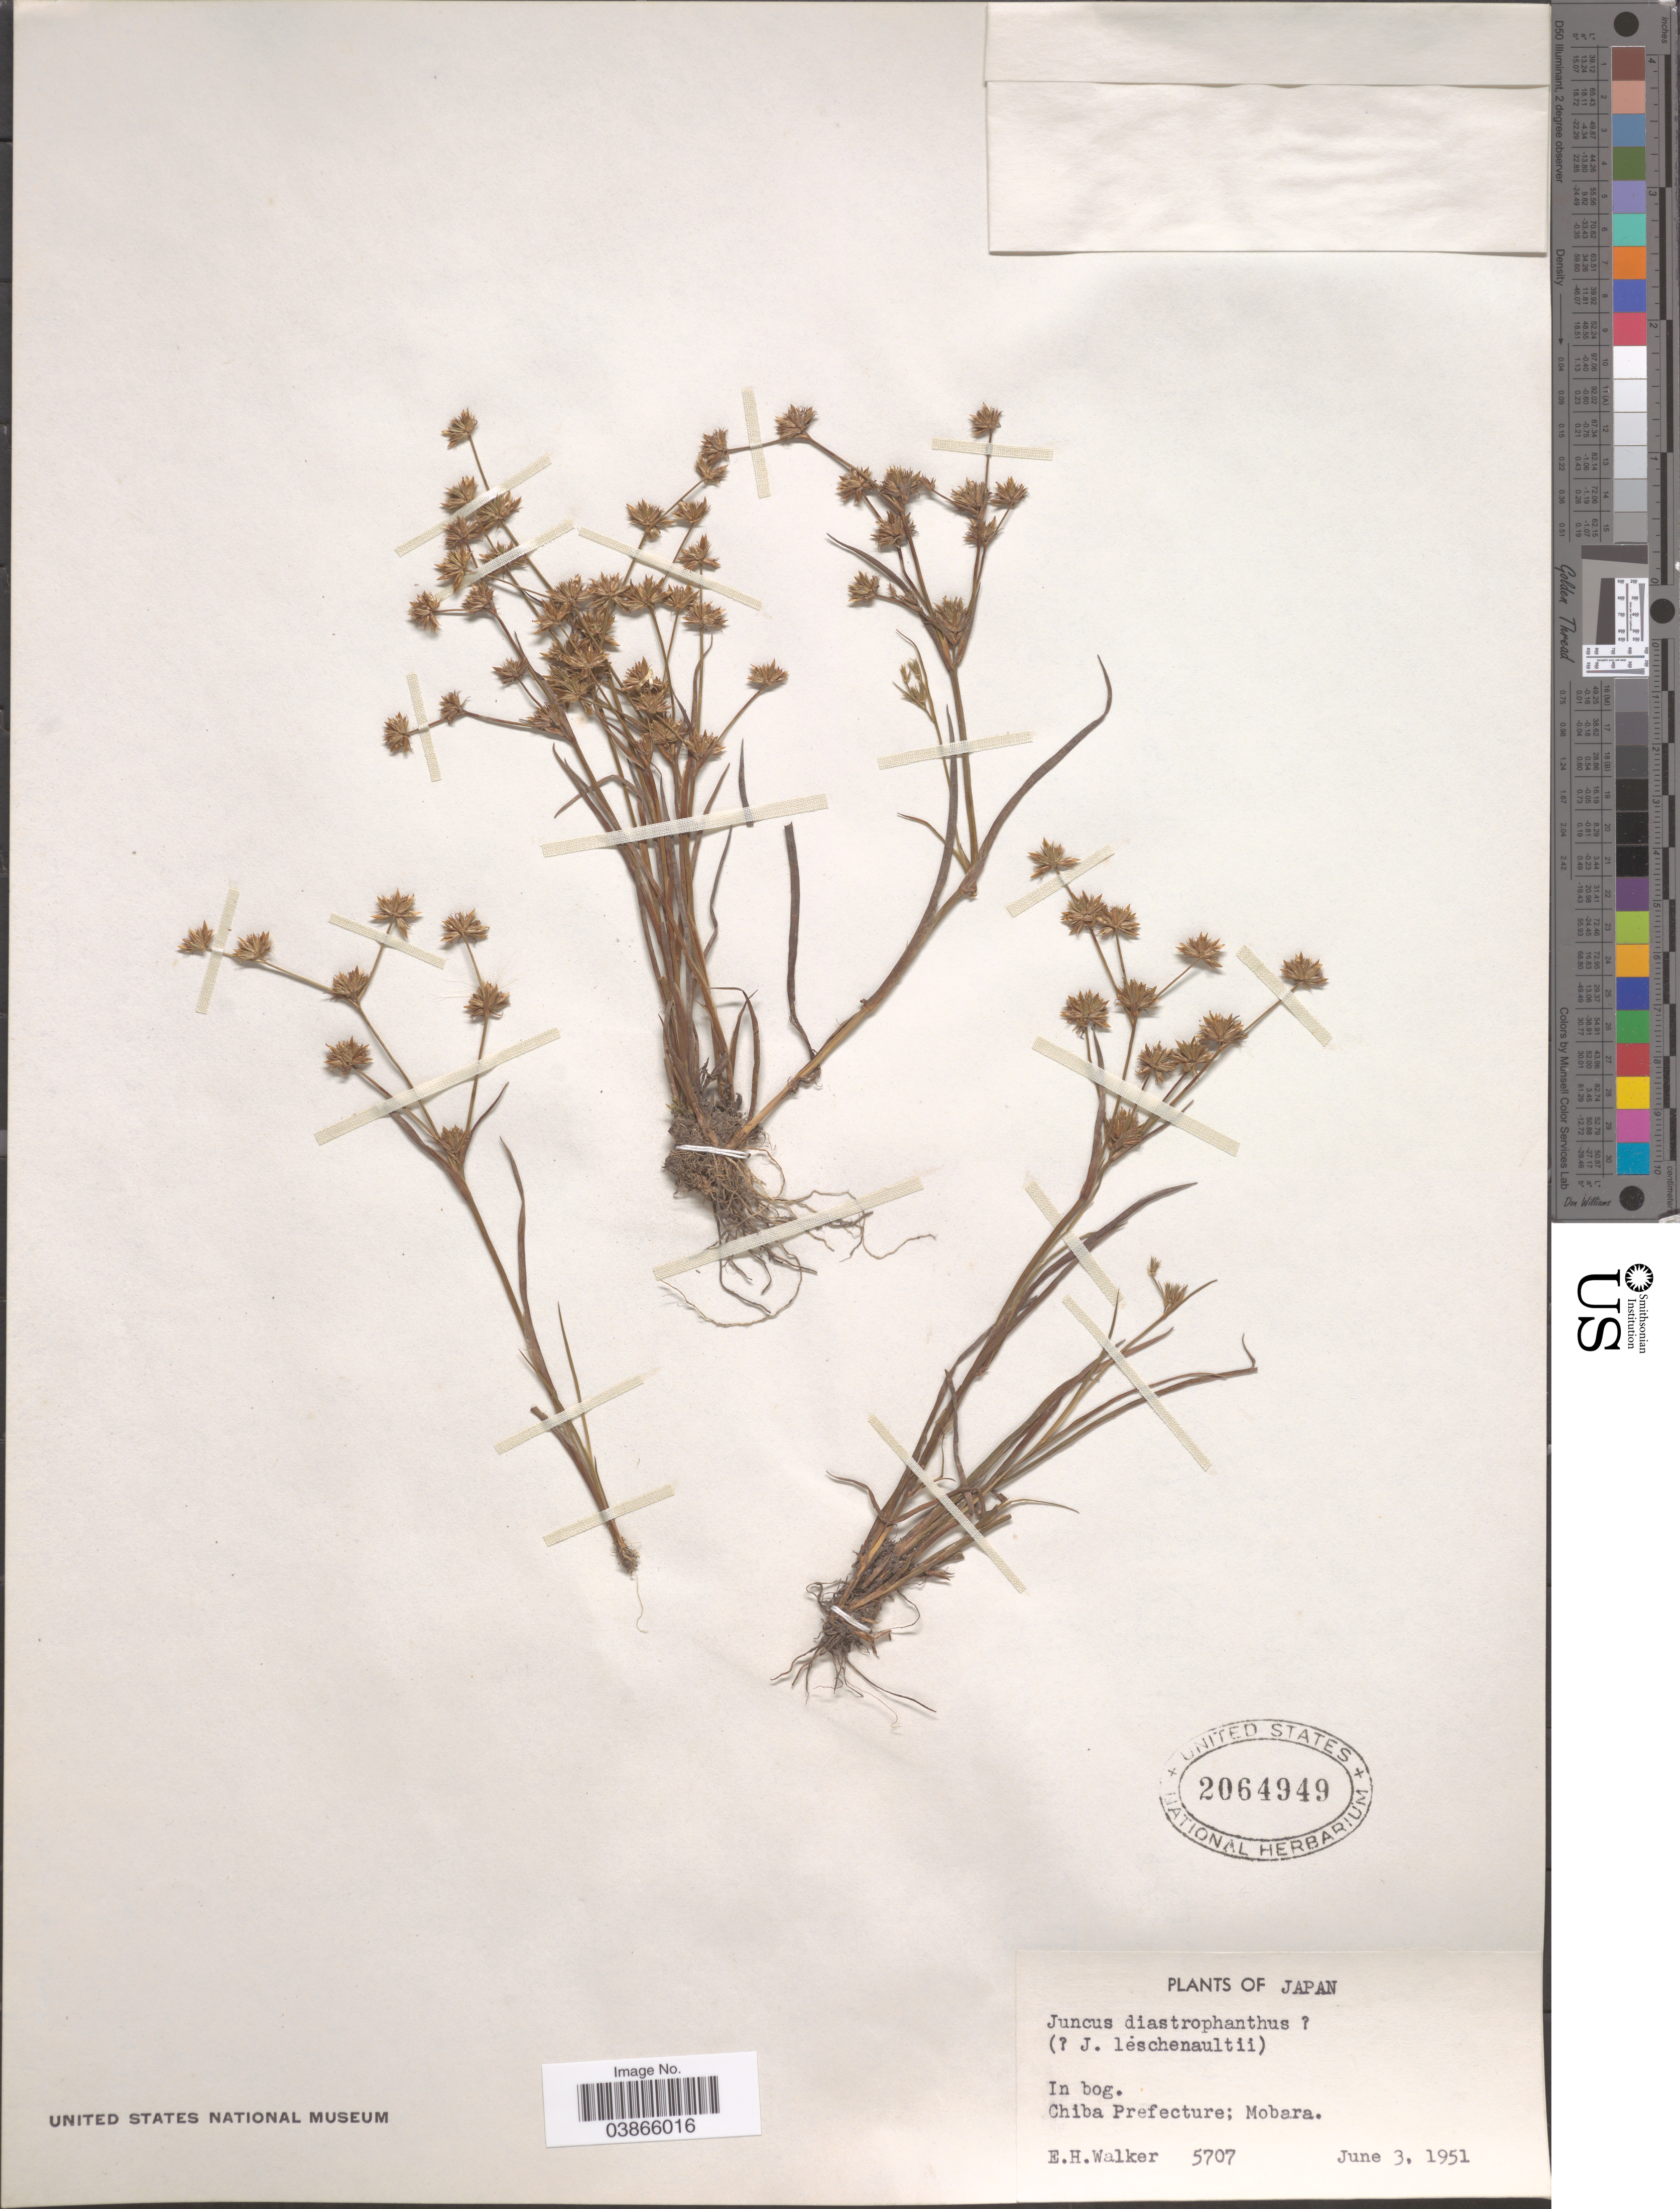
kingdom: Plantae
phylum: Tracheophyta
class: Liliopsida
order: Poales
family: Juncaceae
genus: Juncus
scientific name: Juncus diastrophanthus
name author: Buchenau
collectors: E. H. Walker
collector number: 5707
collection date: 1951-06-03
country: Japan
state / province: Tiba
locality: In bog. Chiba Prefecture: Mobara.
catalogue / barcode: US 2064949